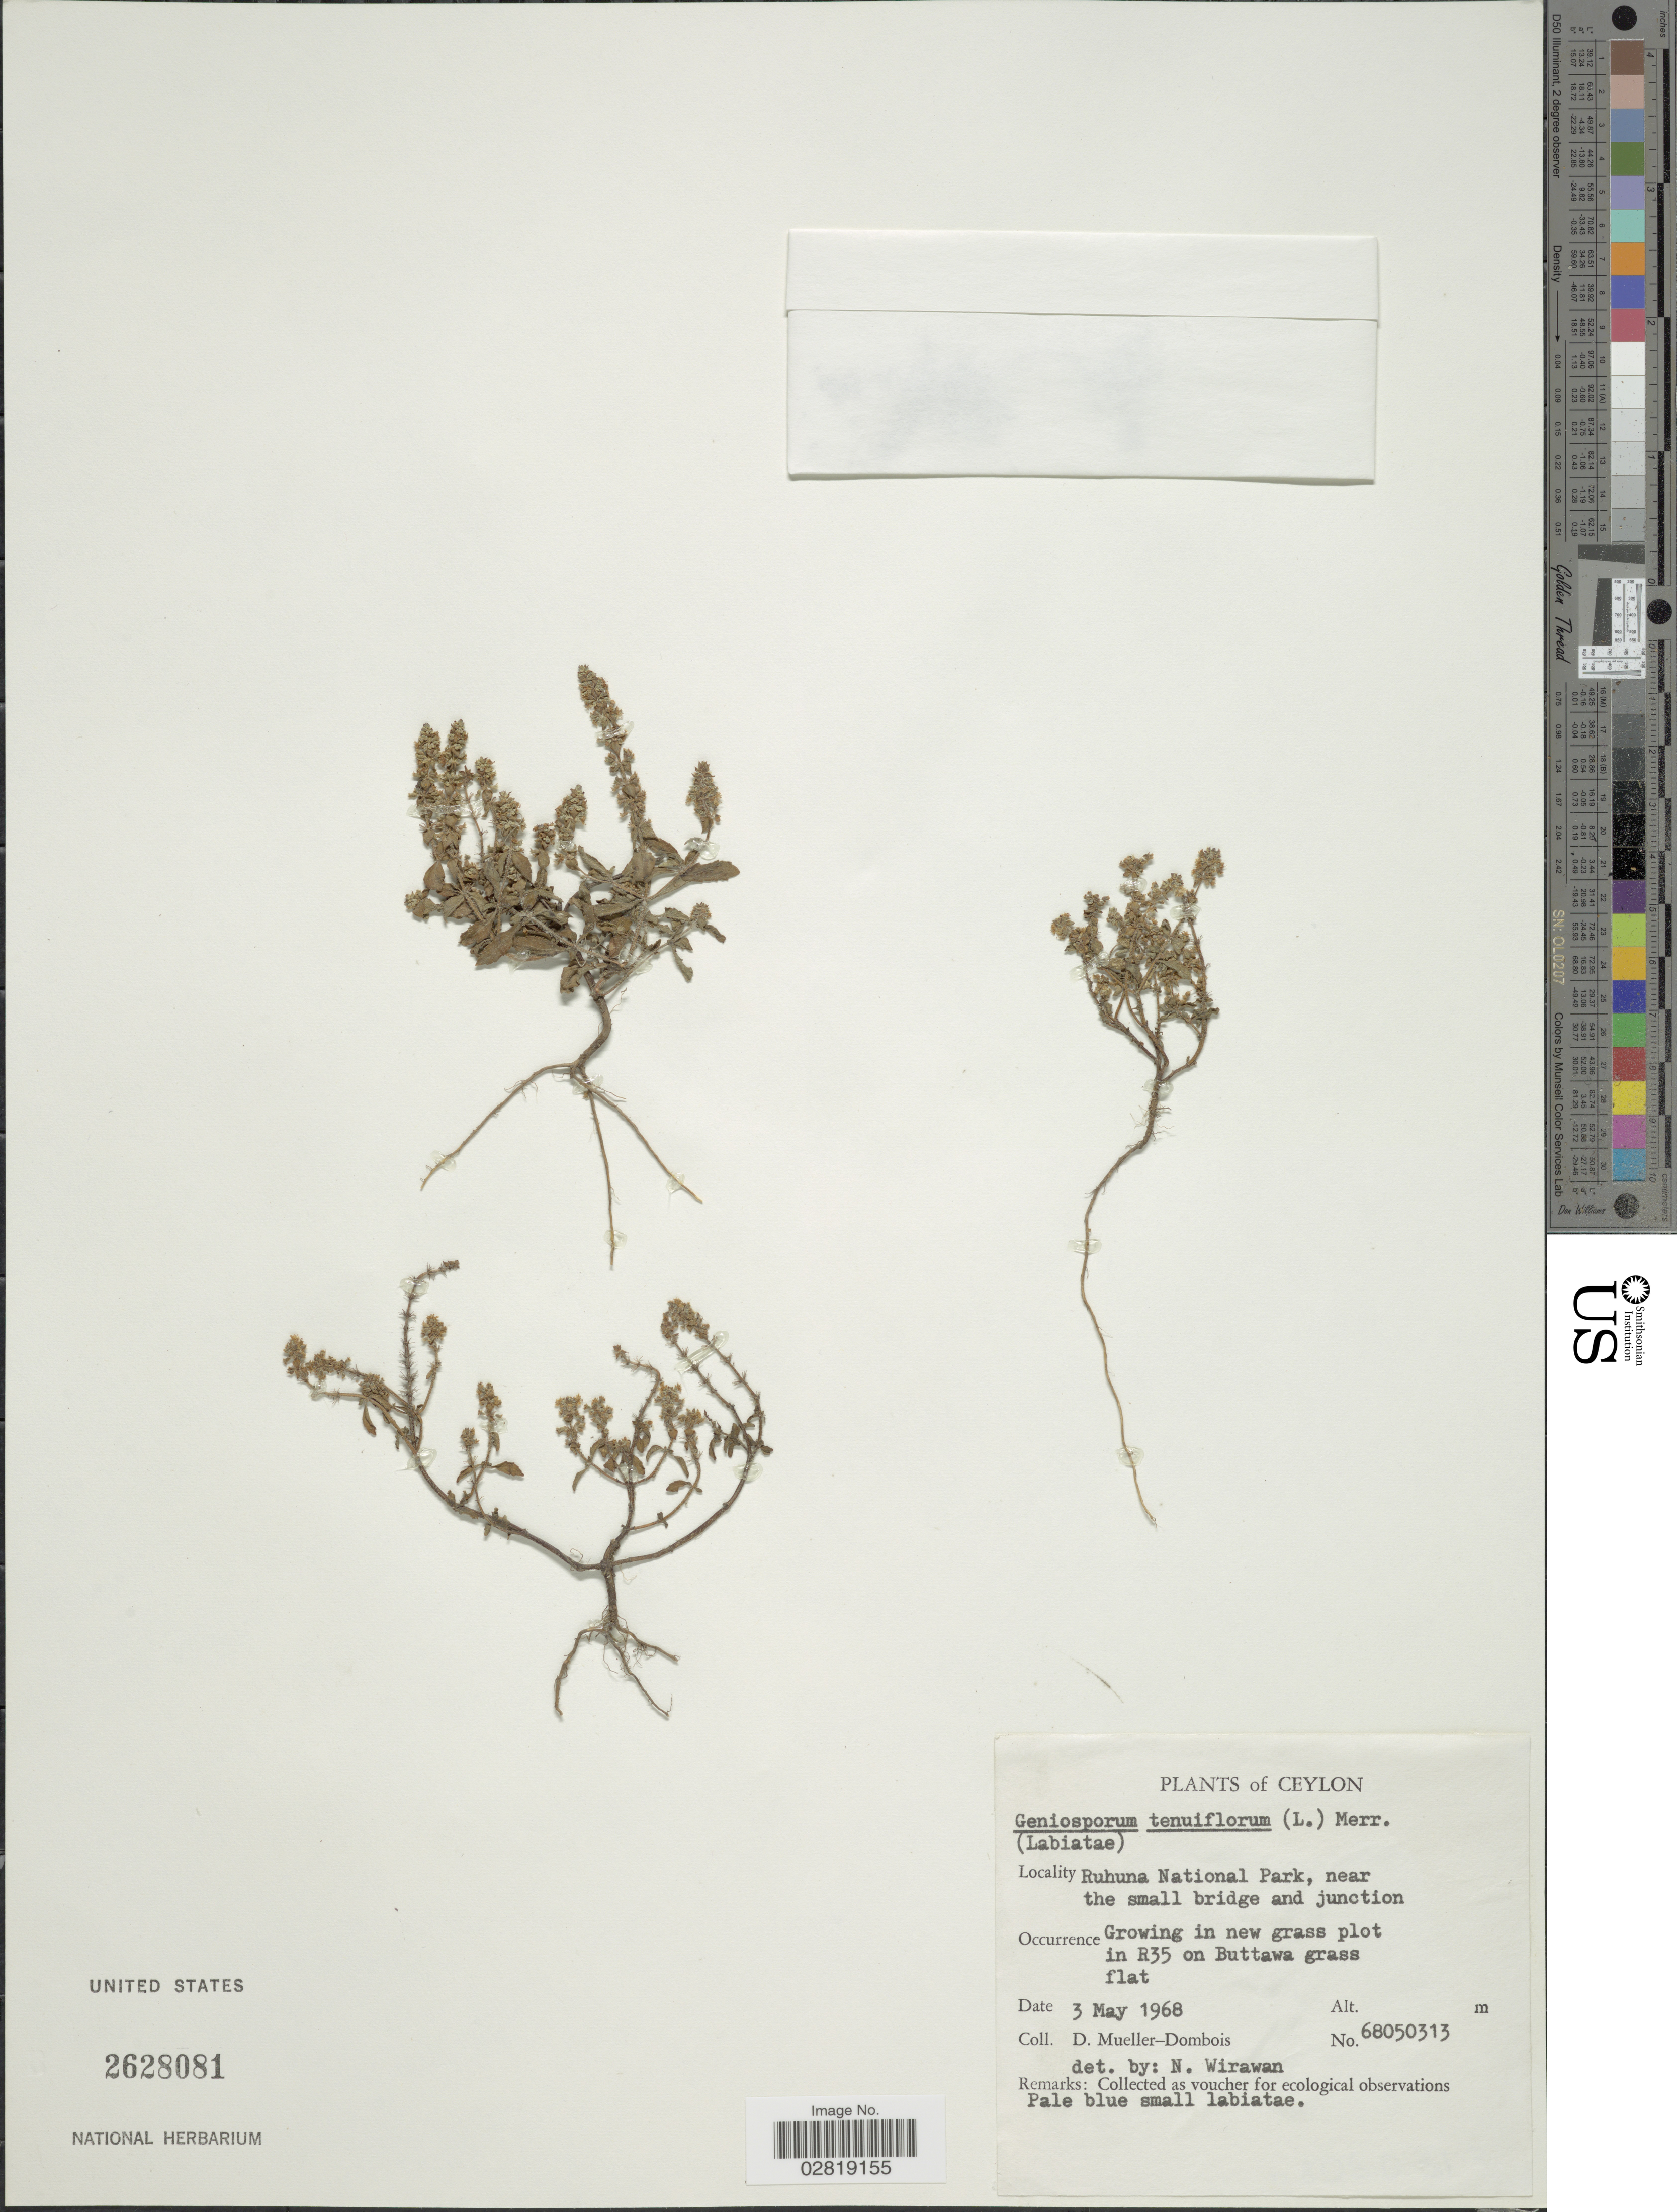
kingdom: Plantae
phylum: Tracheophyta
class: Magnoliopsida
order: Lamiales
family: Lamiaceae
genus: Geniosporum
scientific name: Geniosporum tenuiflorum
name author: (L.) Merr.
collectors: D. Mueller-Dombois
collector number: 68050313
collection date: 1968-05-03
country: Sri Lanka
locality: Ceylon. Ruhuna National Park, near the small bridge and junction. Growing in new grass plot in R35 on Buttawa grass flat.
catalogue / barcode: US 2628081